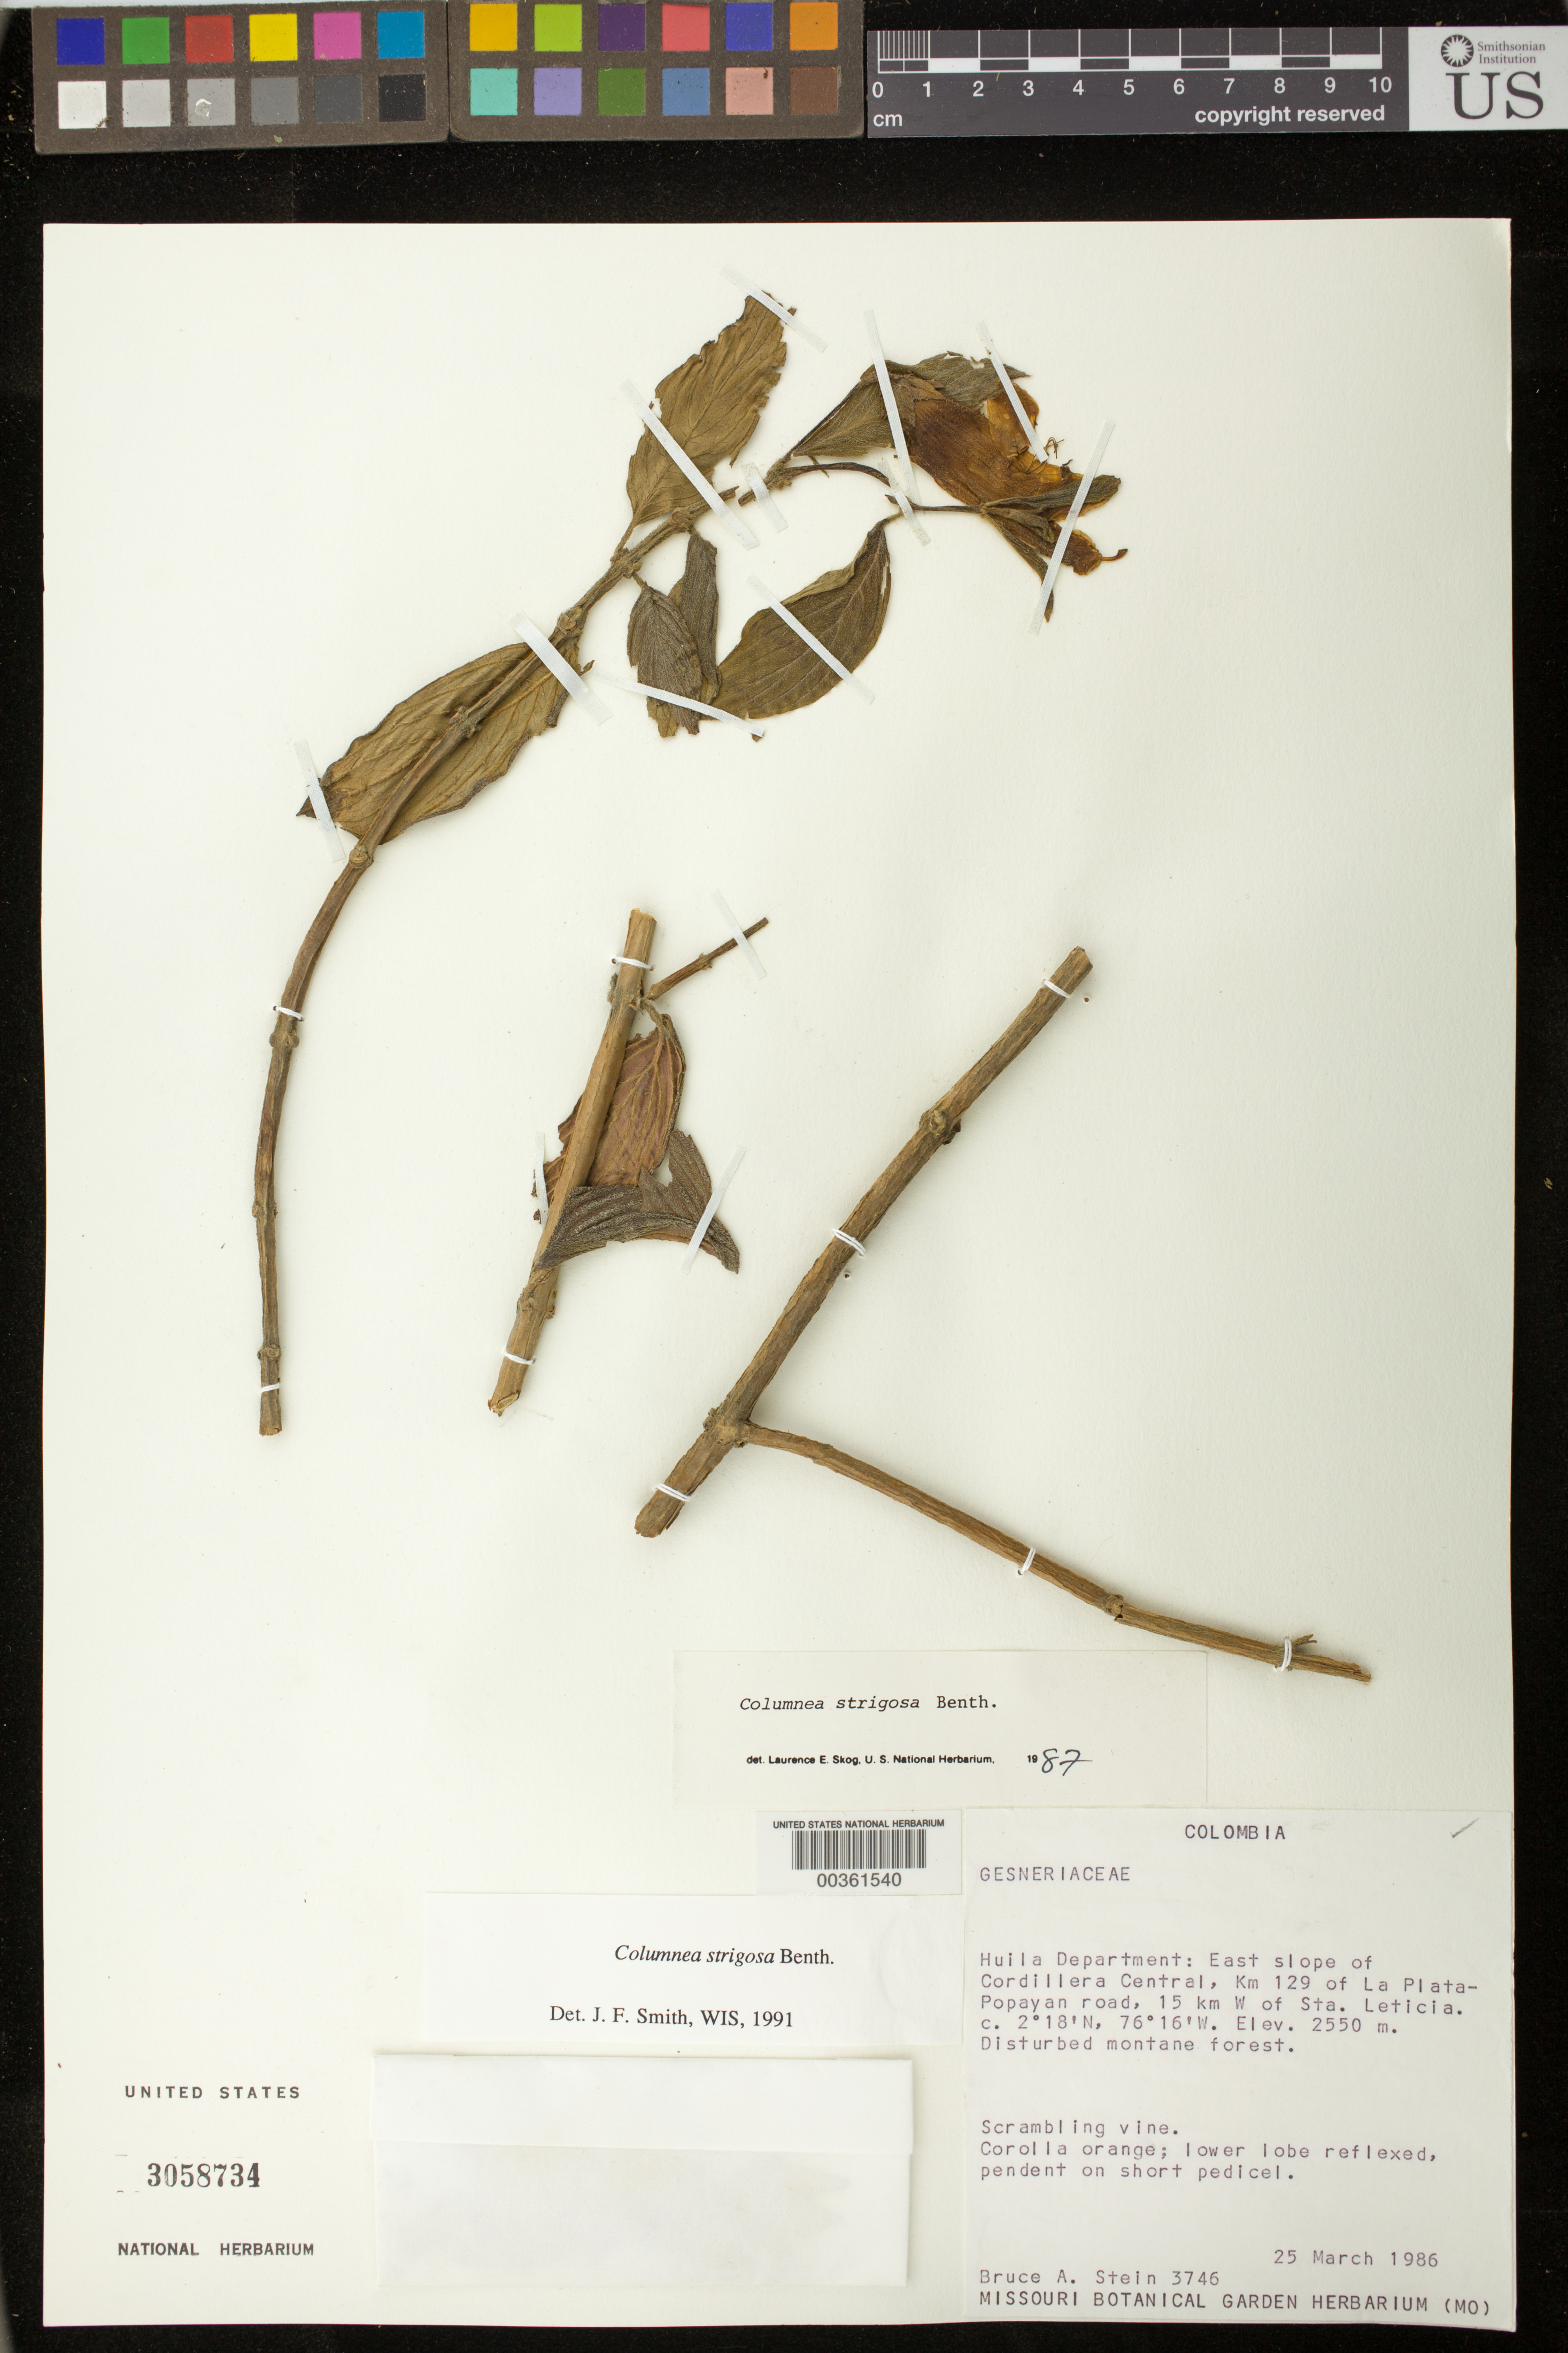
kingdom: Plantae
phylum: Tracheophyta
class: Magnoliopsida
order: Lamiales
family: Gesneriaceae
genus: Columnea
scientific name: Columnea strigosa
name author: Benth.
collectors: B. A. Stein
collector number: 3746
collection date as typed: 25 Mar 1986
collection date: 1986-03-25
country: Colombia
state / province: Huila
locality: E slope of Cordillera Central, km 129 of La Plata-Popayan road, 15 km W of Sta. Leticia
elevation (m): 2550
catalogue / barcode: US 3058734